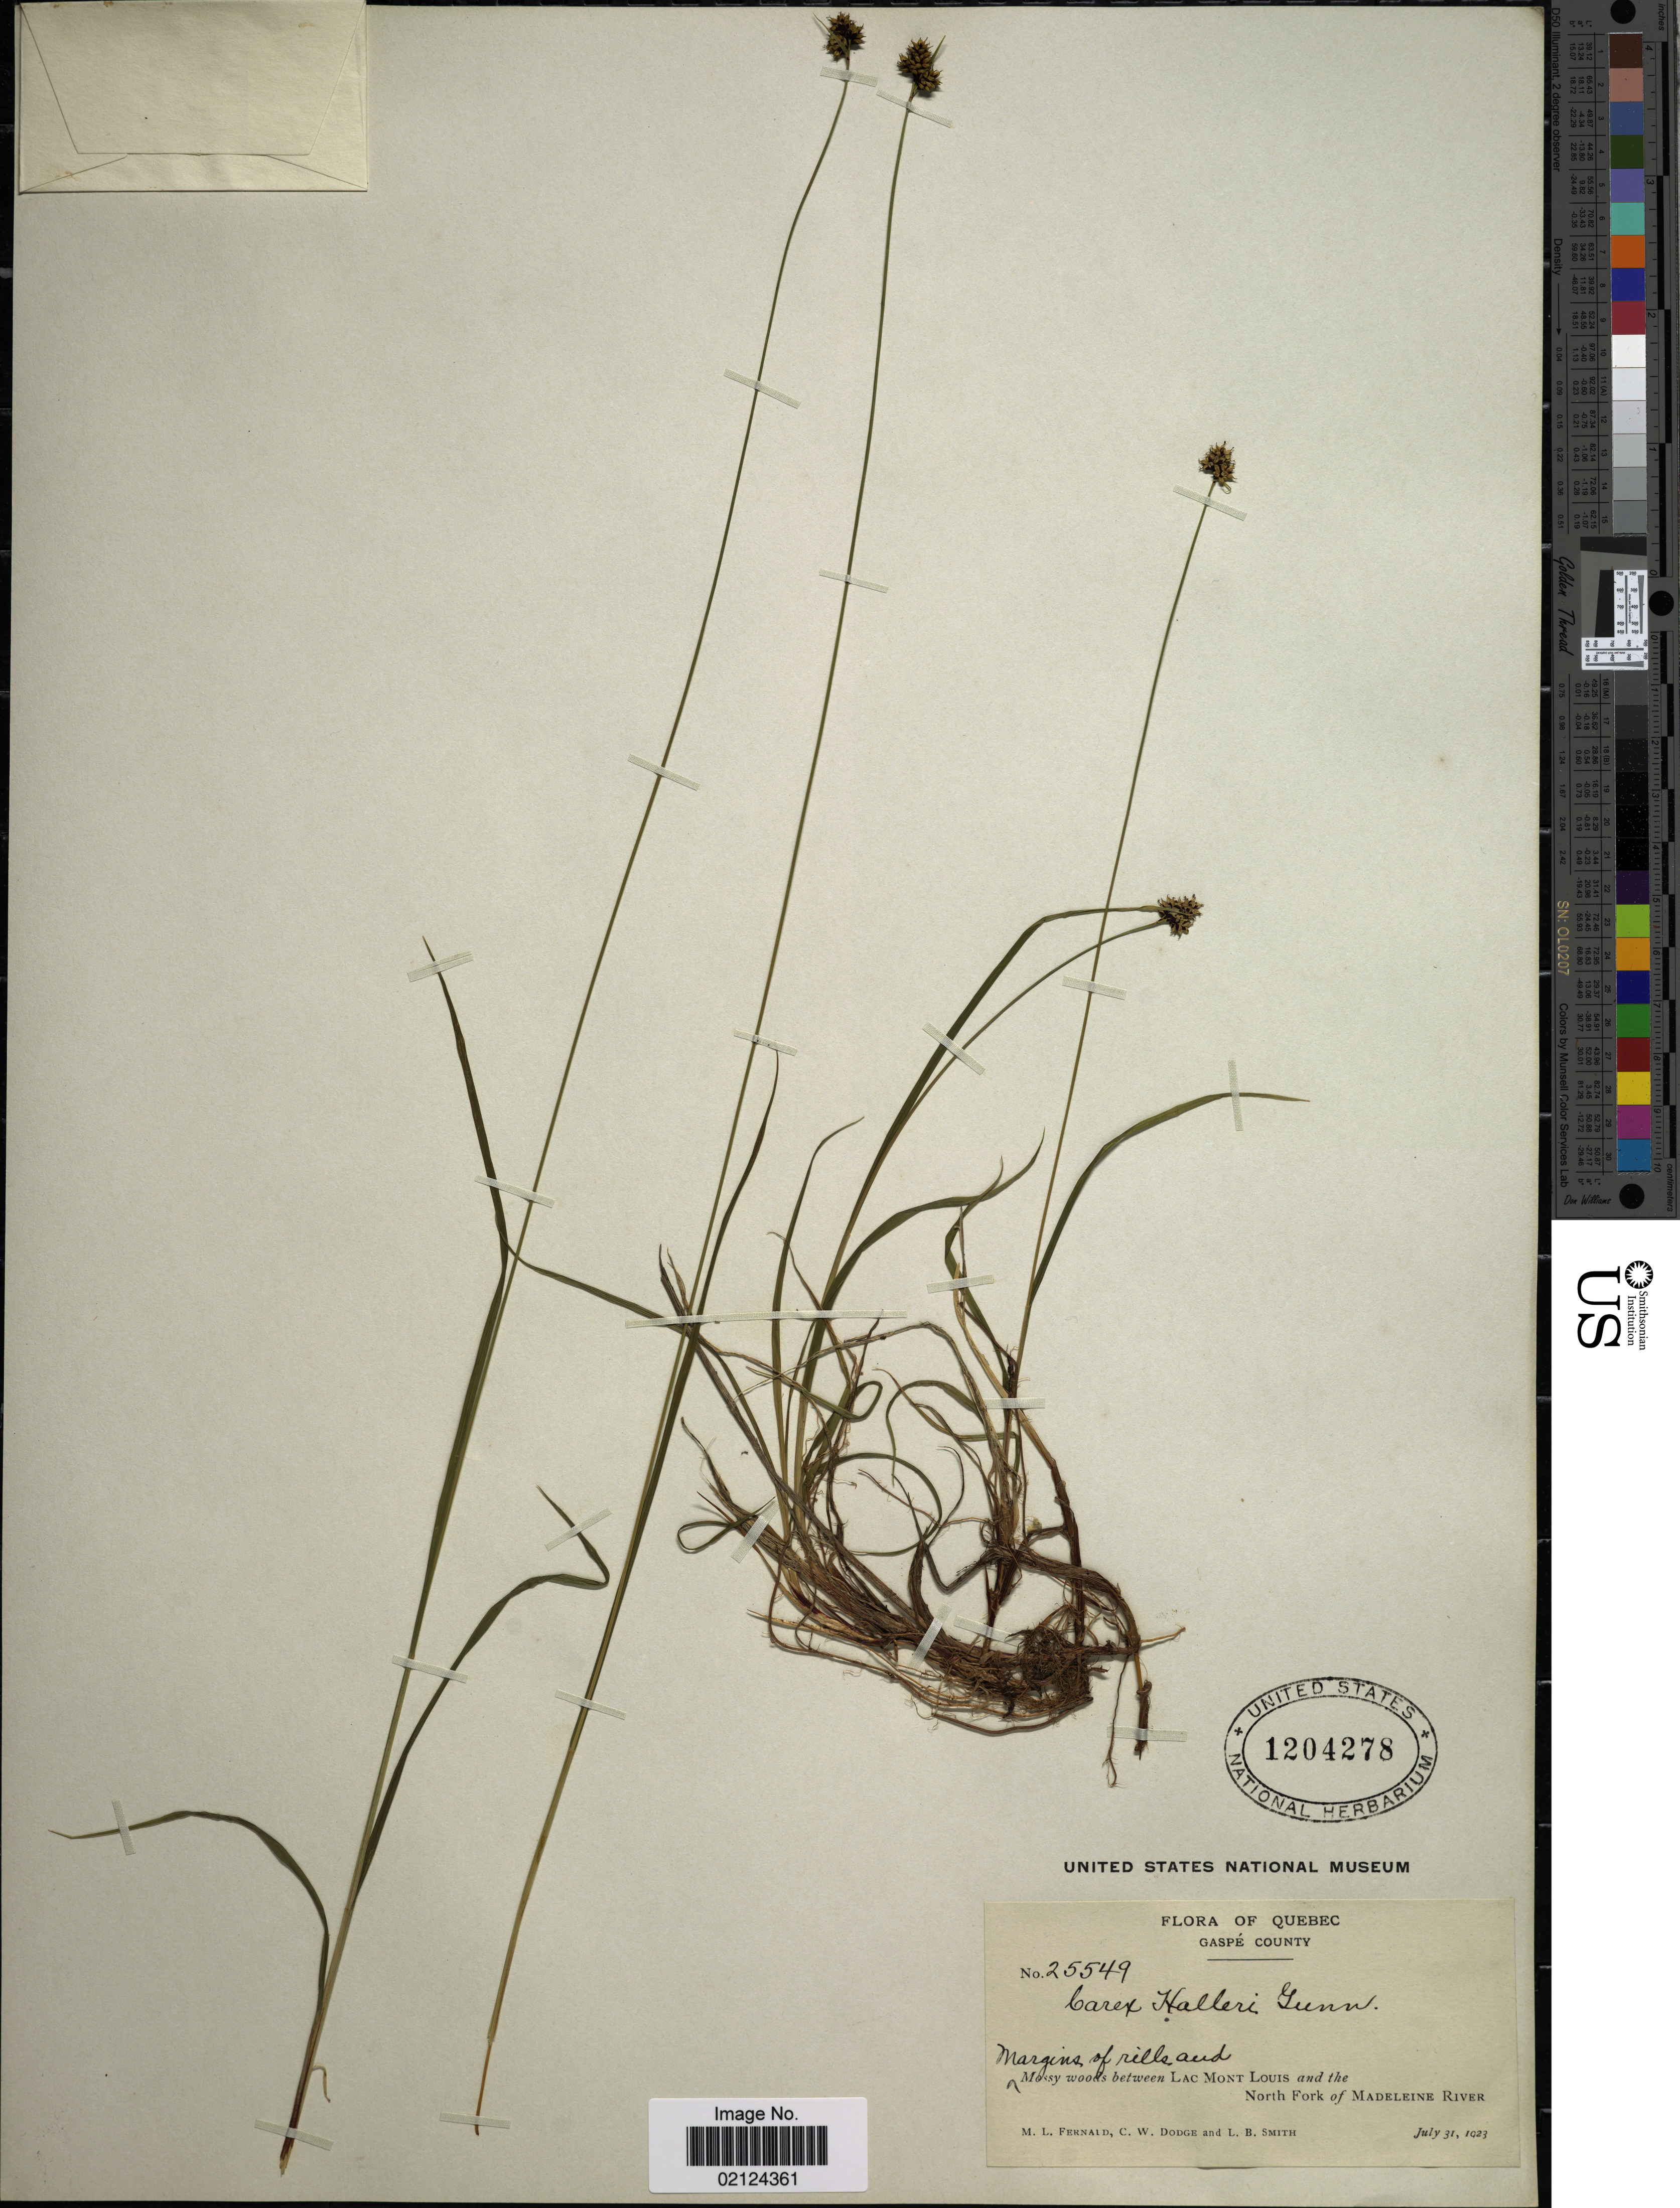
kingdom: Plantae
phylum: Tracheophyta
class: Liliopsida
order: Poales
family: Cyperaceae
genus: Carex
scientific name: Carex media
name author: R. Br.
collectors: M. L. Fernald, C. Dodge & L. Smith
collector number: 25549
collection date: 1923-07-31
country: Canada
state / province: Quebec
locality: Gaspe County, Between lac Mont Louis and the North Fork of Madeleine River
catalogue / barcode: US 1204278